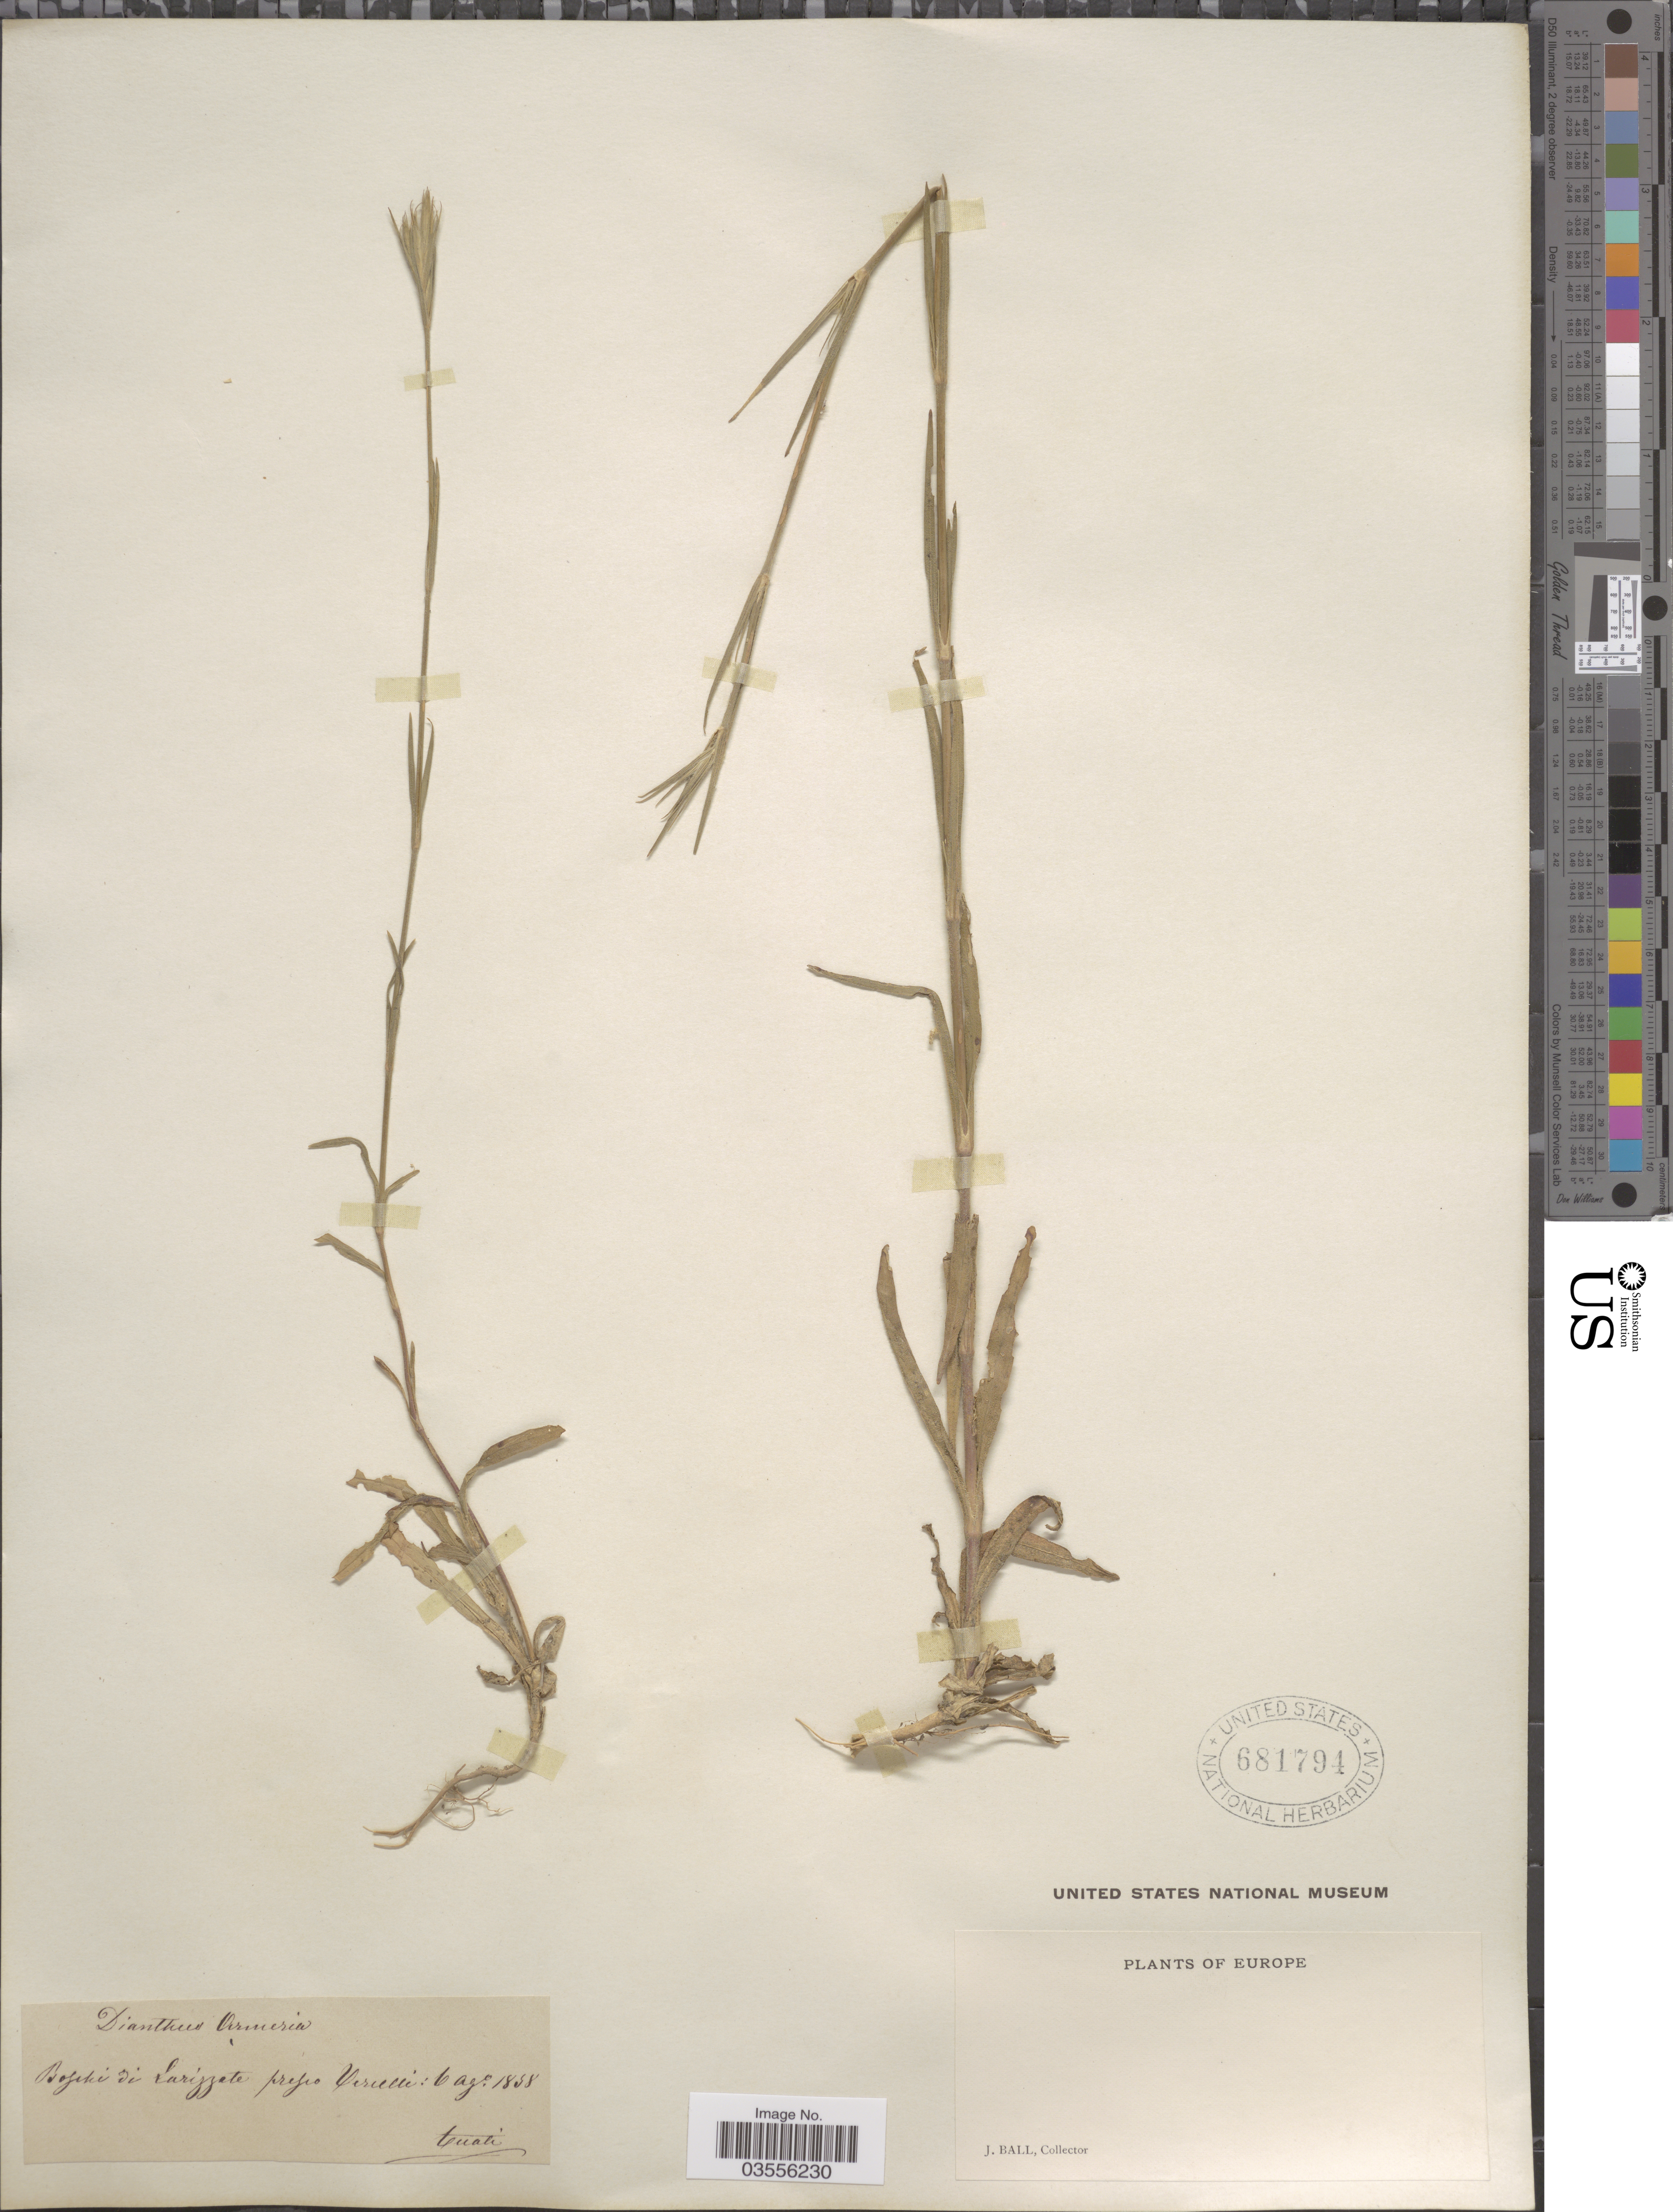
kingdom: Plantae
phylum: Tracheophyta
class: Magnoliopsida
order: Caryophyllales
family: Caryophyllaceae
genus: Dianthus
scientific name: Dianthus arenarius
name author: L.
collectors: J. Ball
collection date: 1858-08-06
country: Italy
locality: Europe. Boschi di Larizzate prope Vercelli.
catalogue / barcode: US 681794